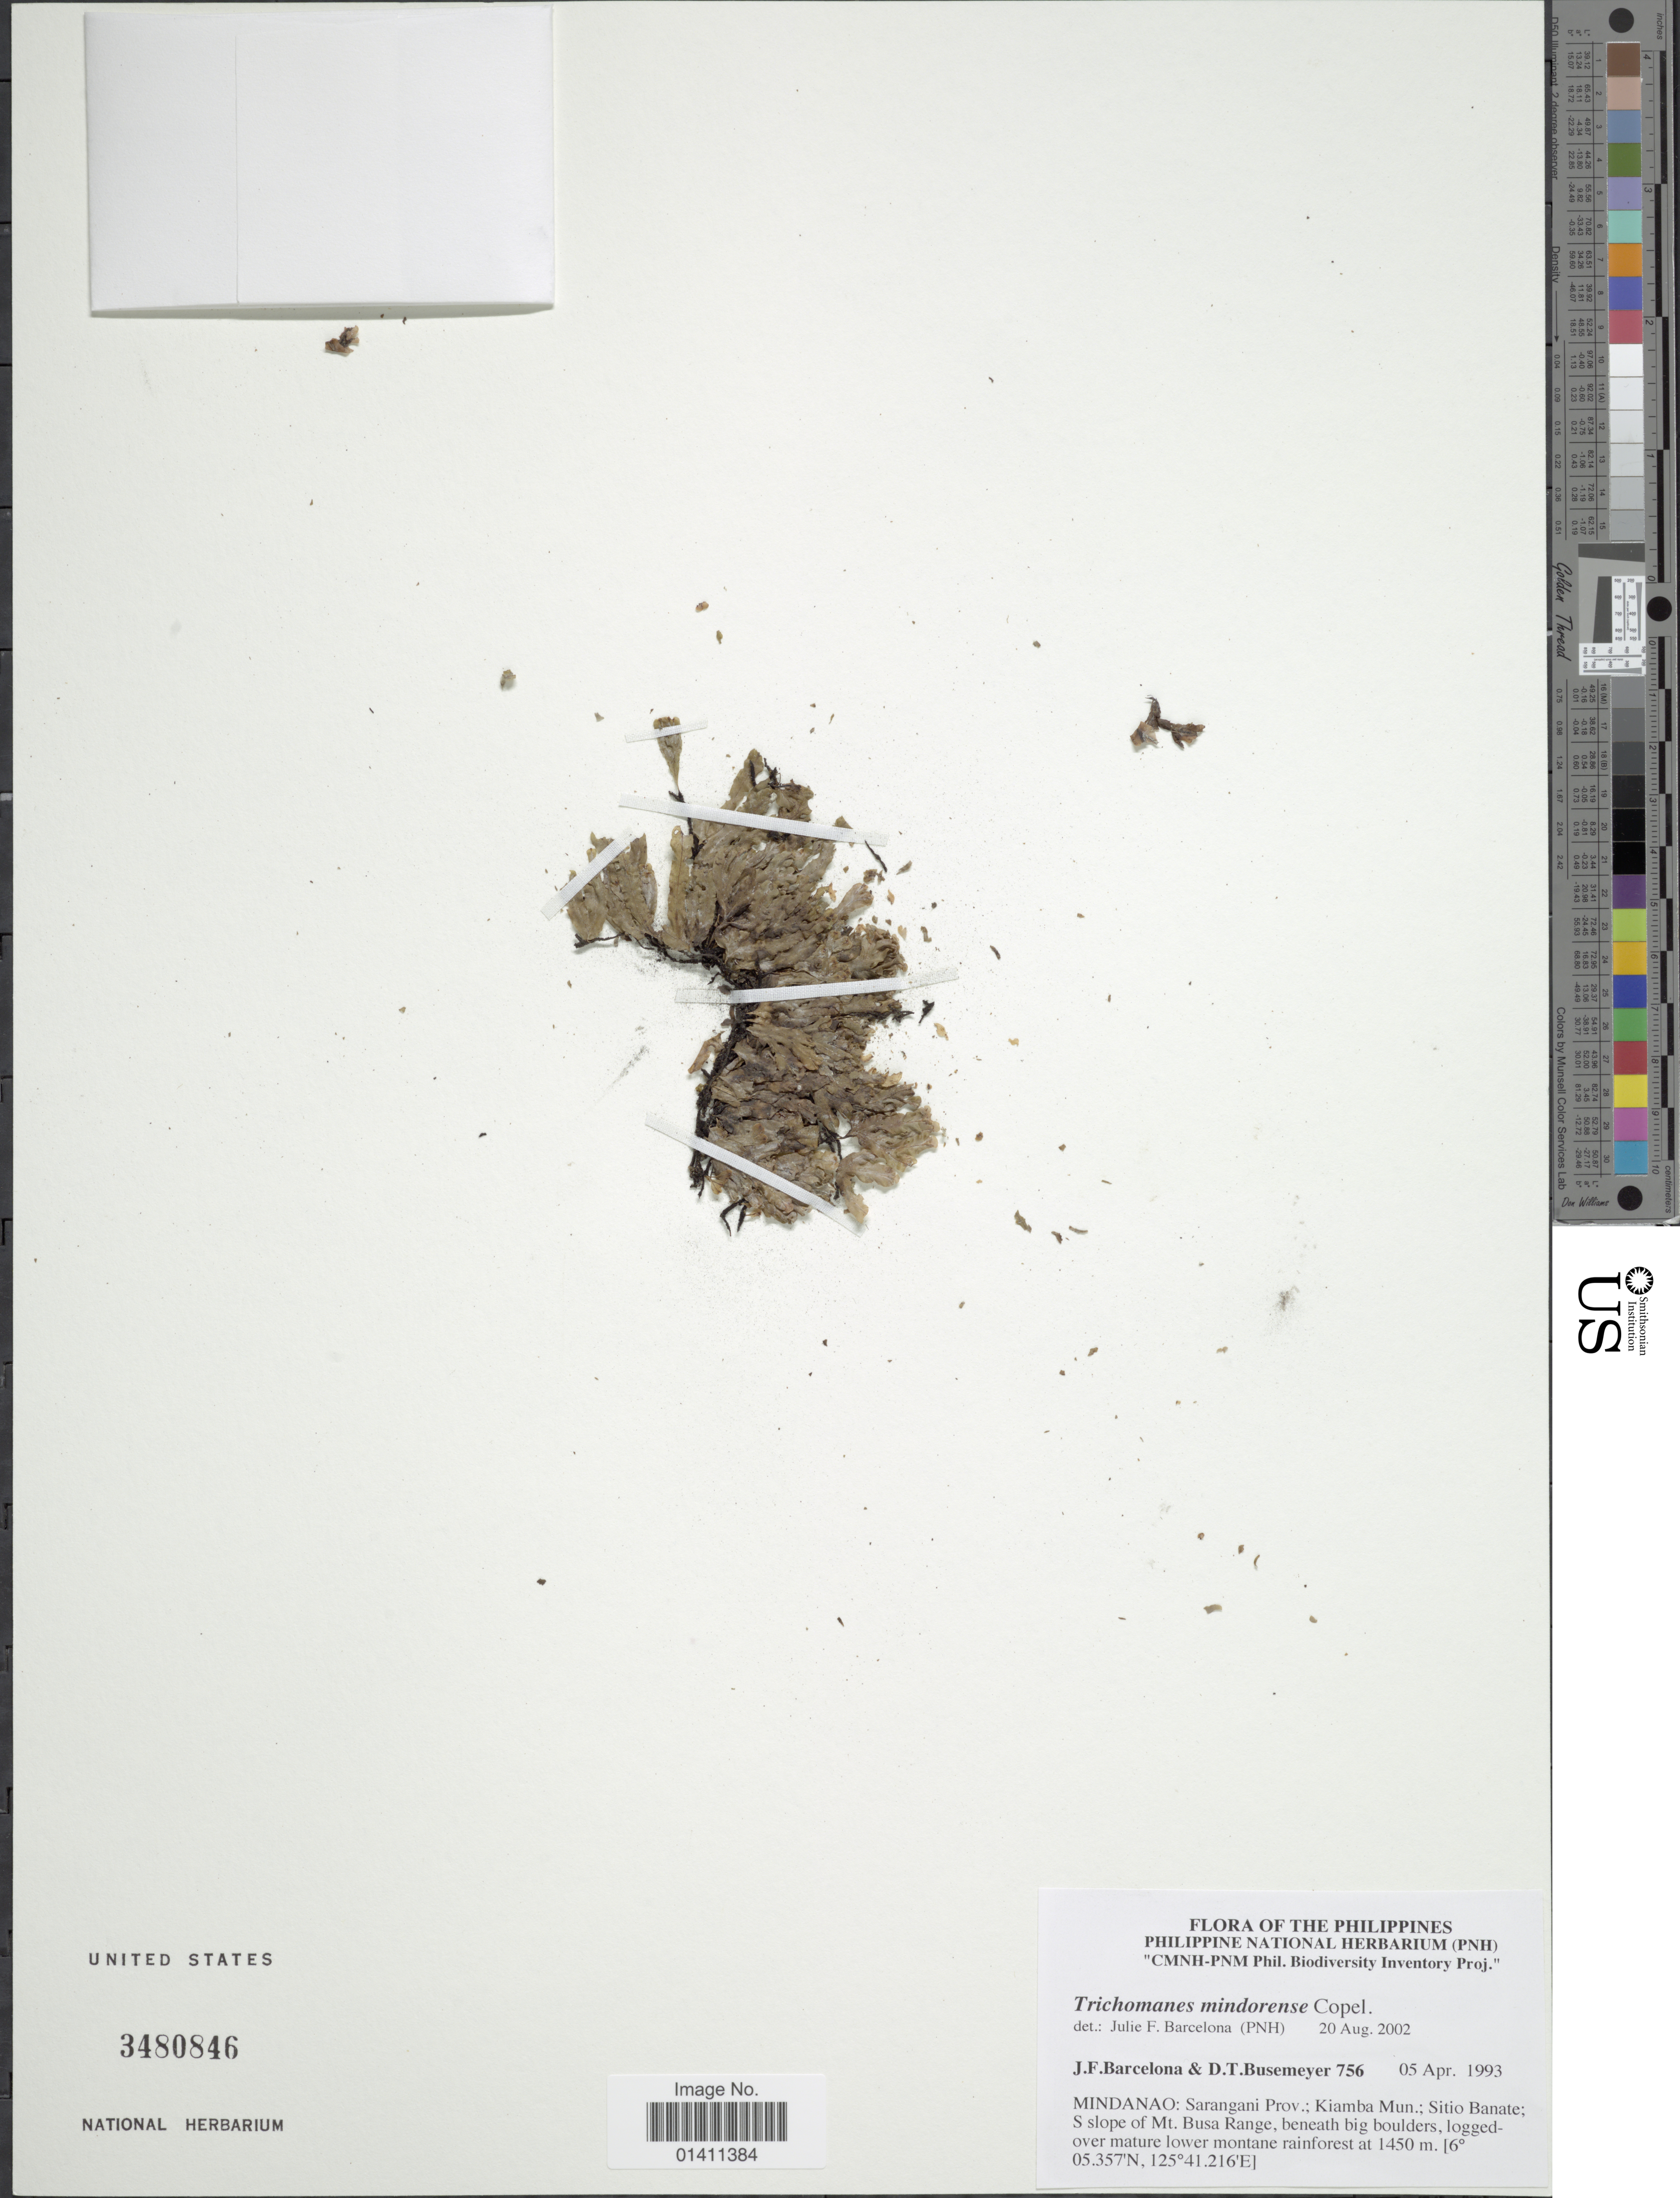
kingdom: Plantae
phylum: Tracheophyta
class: Polypodiopsida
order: Hymenophyllales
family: Hymenophyllaceae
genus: Didymoglossum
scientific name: Didymoglossum mindorense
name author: (Christ) K. Iwats.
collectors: J. F. Barcelona & D. Busemeyer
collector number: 756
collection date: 1993-04-05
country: Philippines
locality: Mindanao: Sarangani Prov:; Kiamba Mun.; Sitio Banate; S slope of Mt. Busa Range, beneath big boulders.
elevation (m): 1450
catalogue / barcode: US 3480846